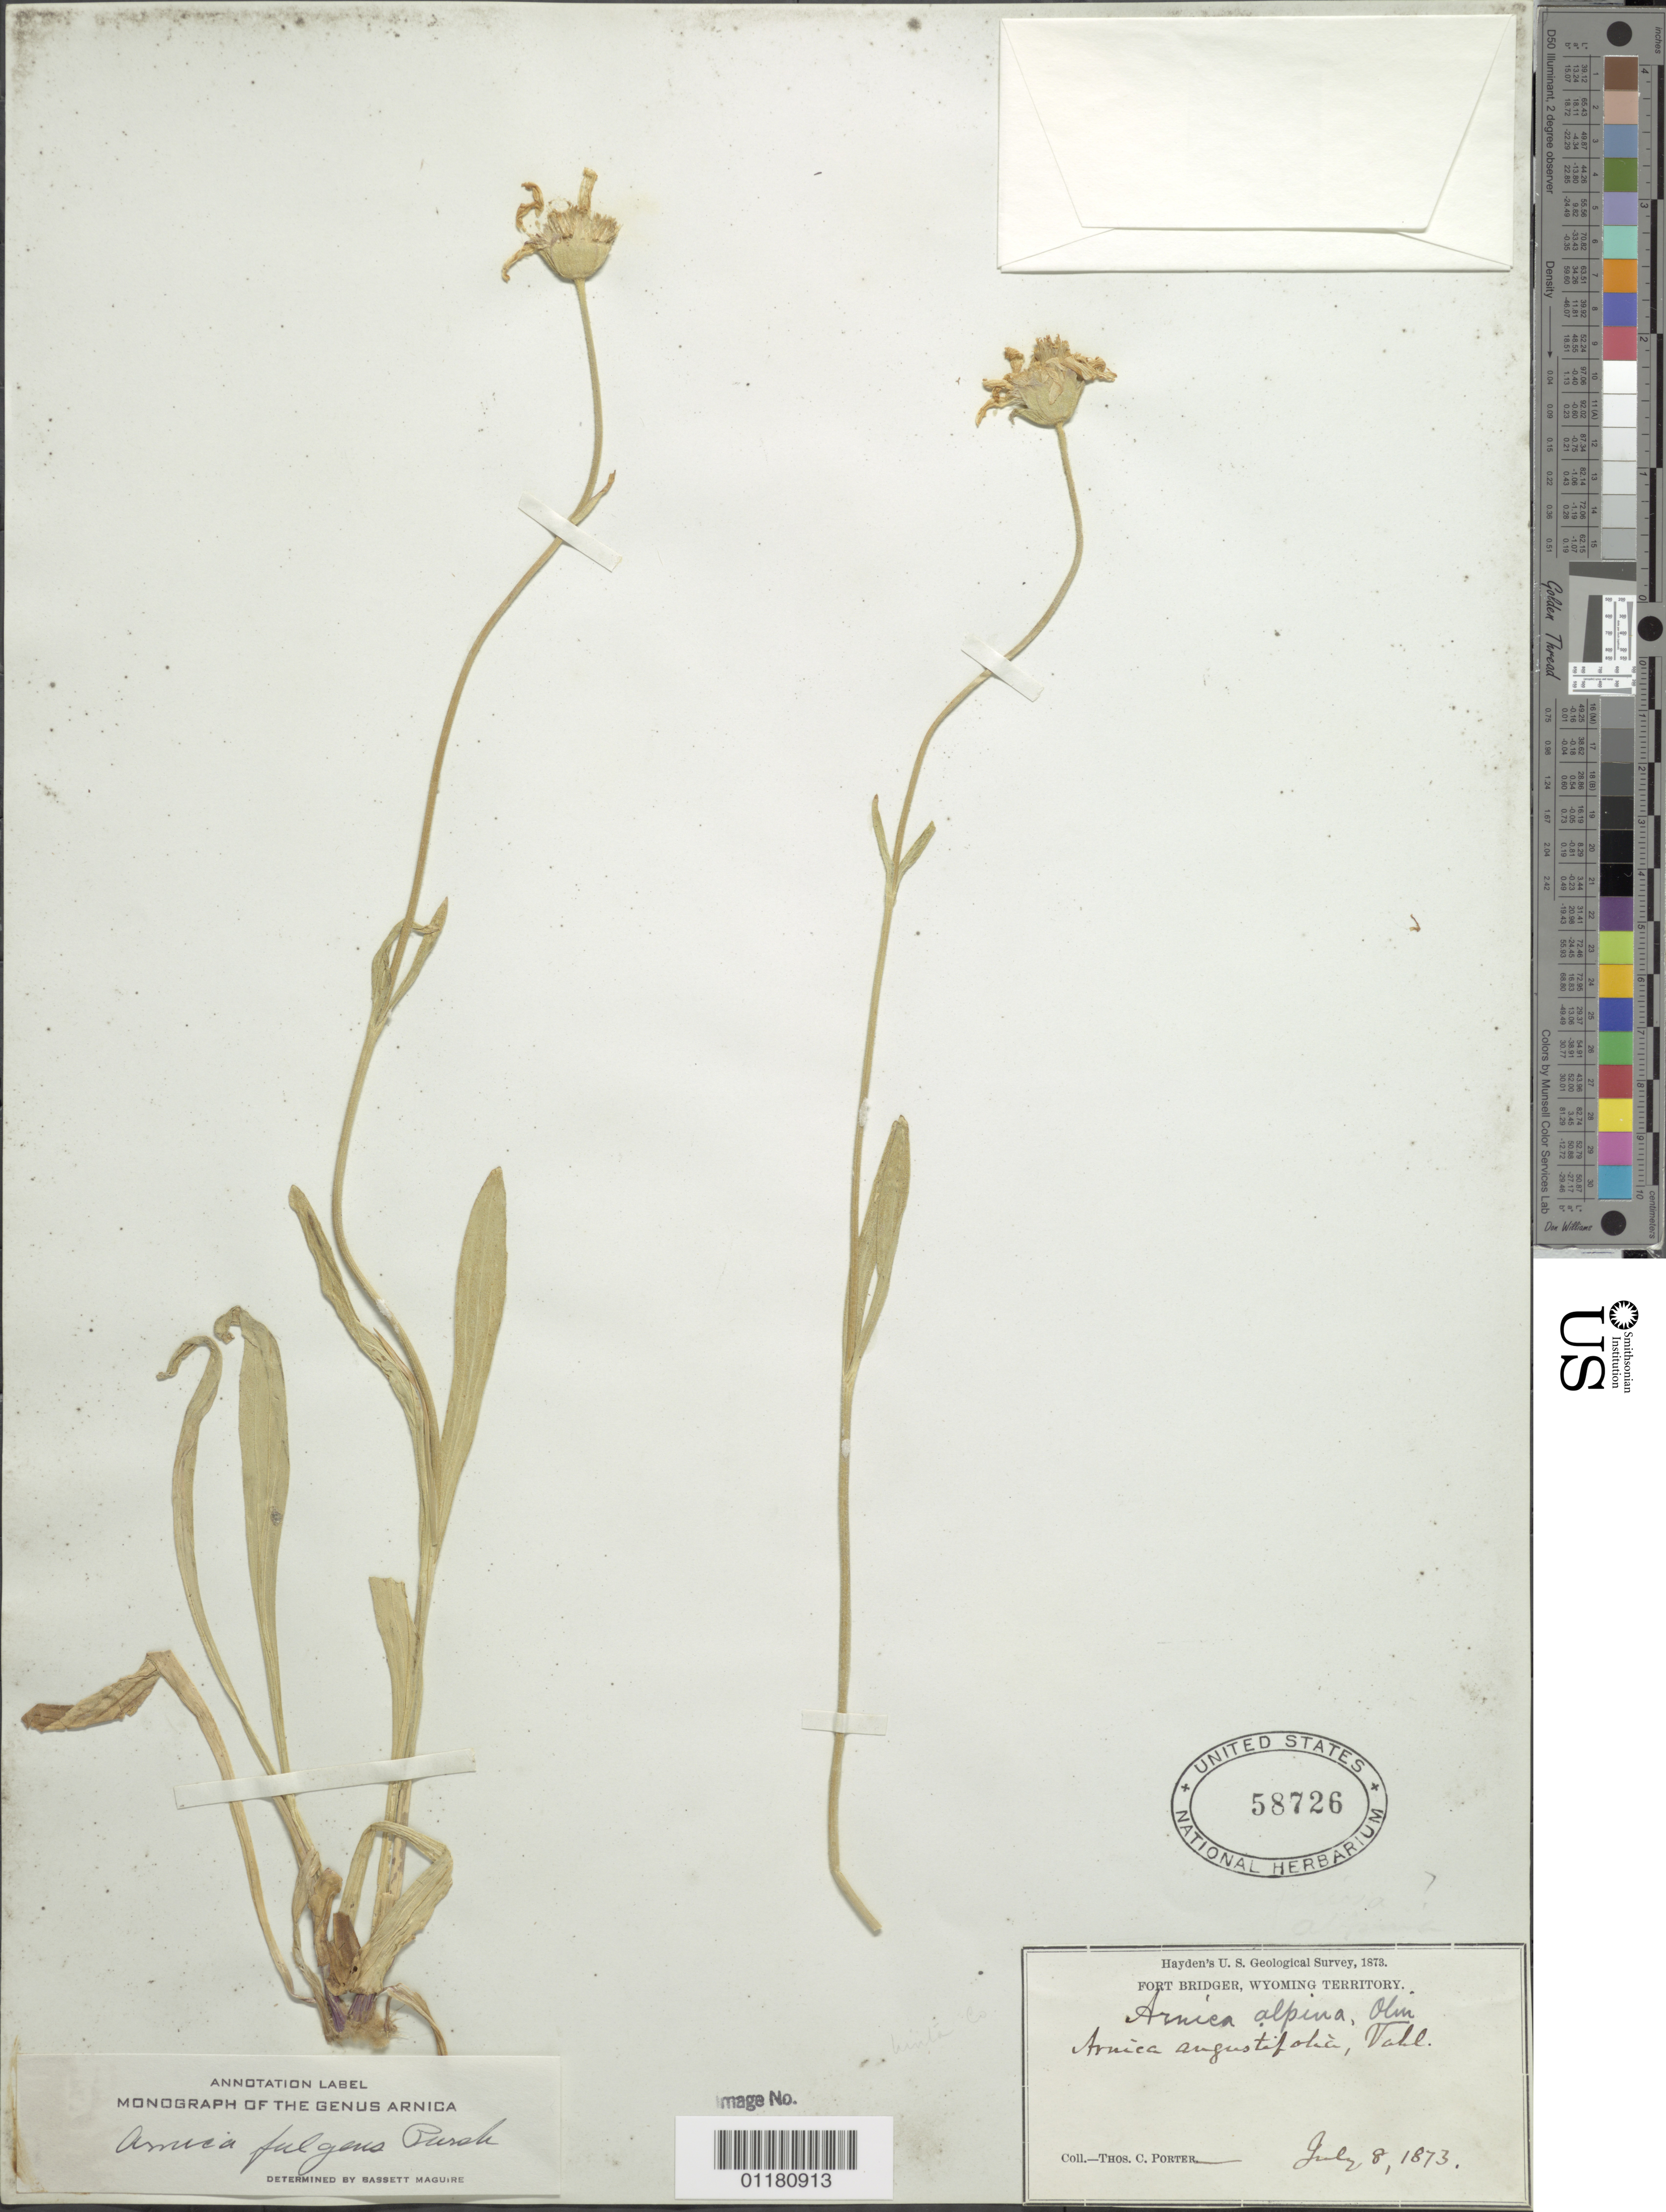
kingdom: Plantae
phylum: Tracheophyta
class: Magnoliopsida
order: Asterales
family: Asteraceae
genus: Arnica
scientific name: Arnica fulgens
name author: Pursh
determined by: Maguire, Bassett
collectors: T. C. Porter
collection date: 1873-07-08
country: United States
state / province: Wyoming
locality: Fort Bridger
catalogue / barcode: US 58726